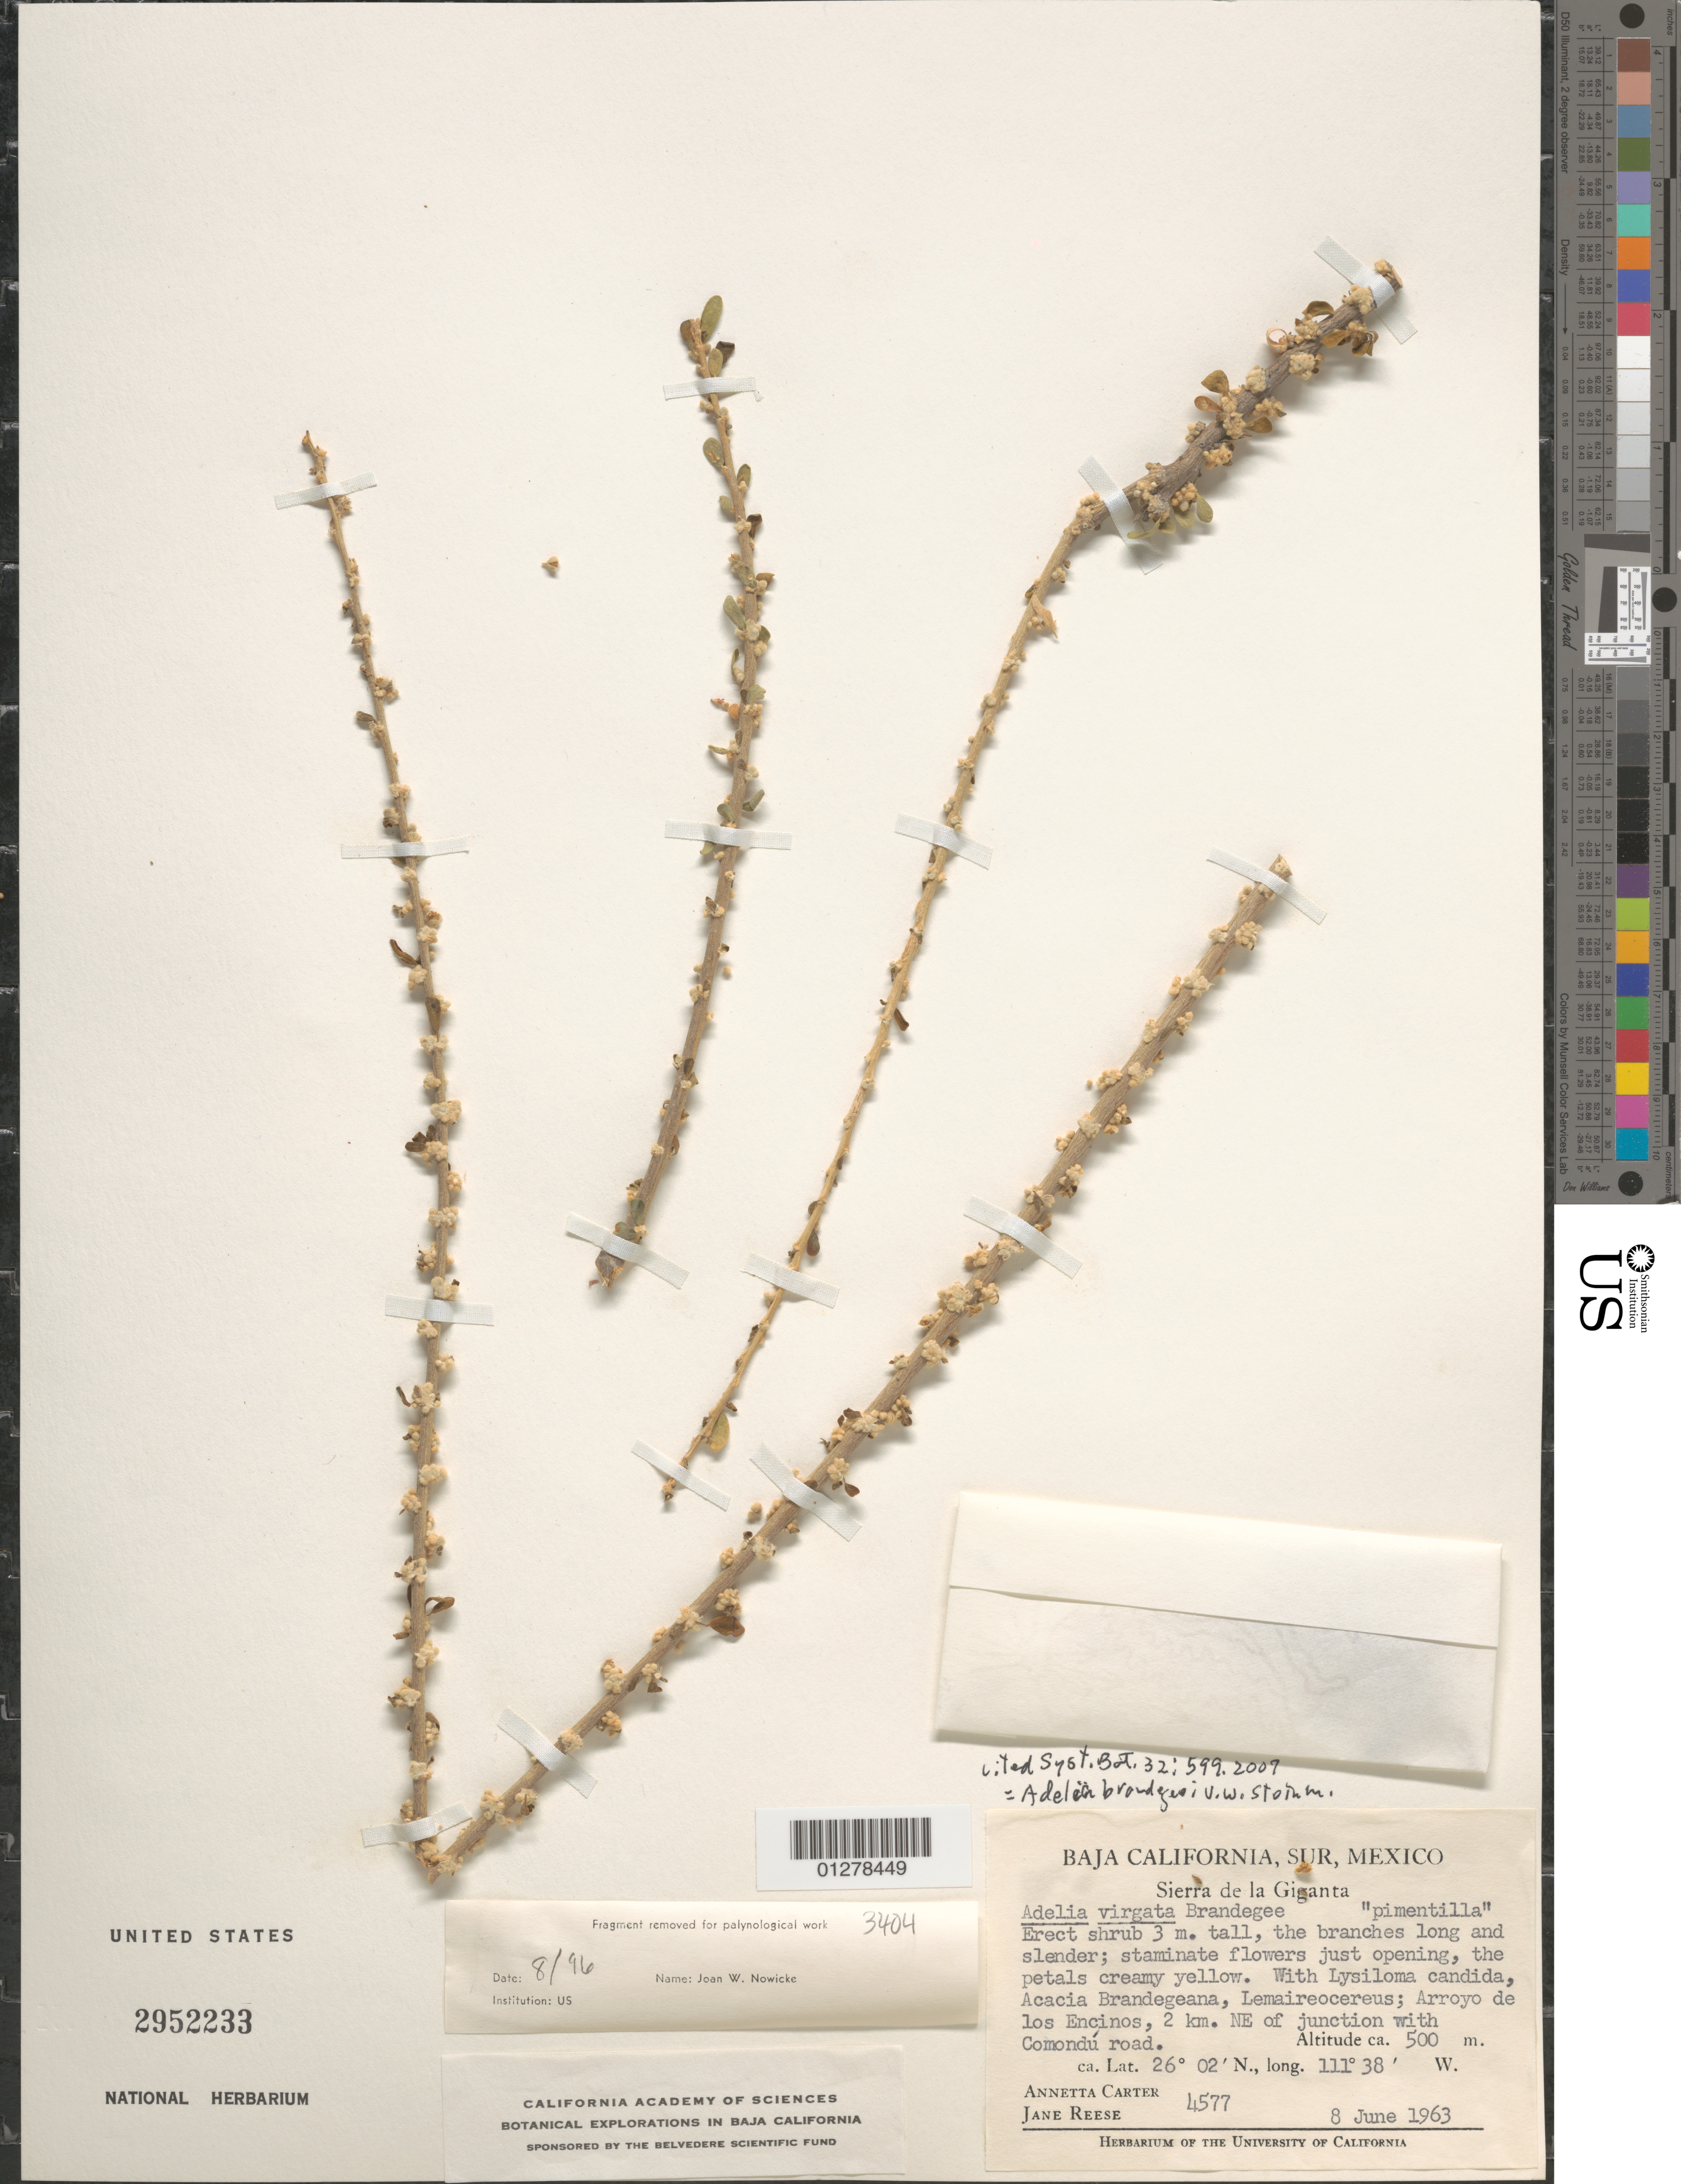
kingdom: Plantae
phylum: Tracheophyta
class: Magnoliopsida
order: Malpighiales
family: Euphorbiaceae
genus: Adelia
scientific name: Adelia brandegeei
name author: V.W. Steinm.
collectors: A. Carter & J. Reese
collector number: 4577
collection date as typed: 8 Jun 1963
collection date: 1963-06-08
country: Mexico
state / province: Baja California Sur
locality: Sierra de la Giganta. Arroyo de los Encinos, 2 km NE of junction with Comondu road.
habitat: Shrub.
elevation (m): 500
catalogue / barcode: US 2952233